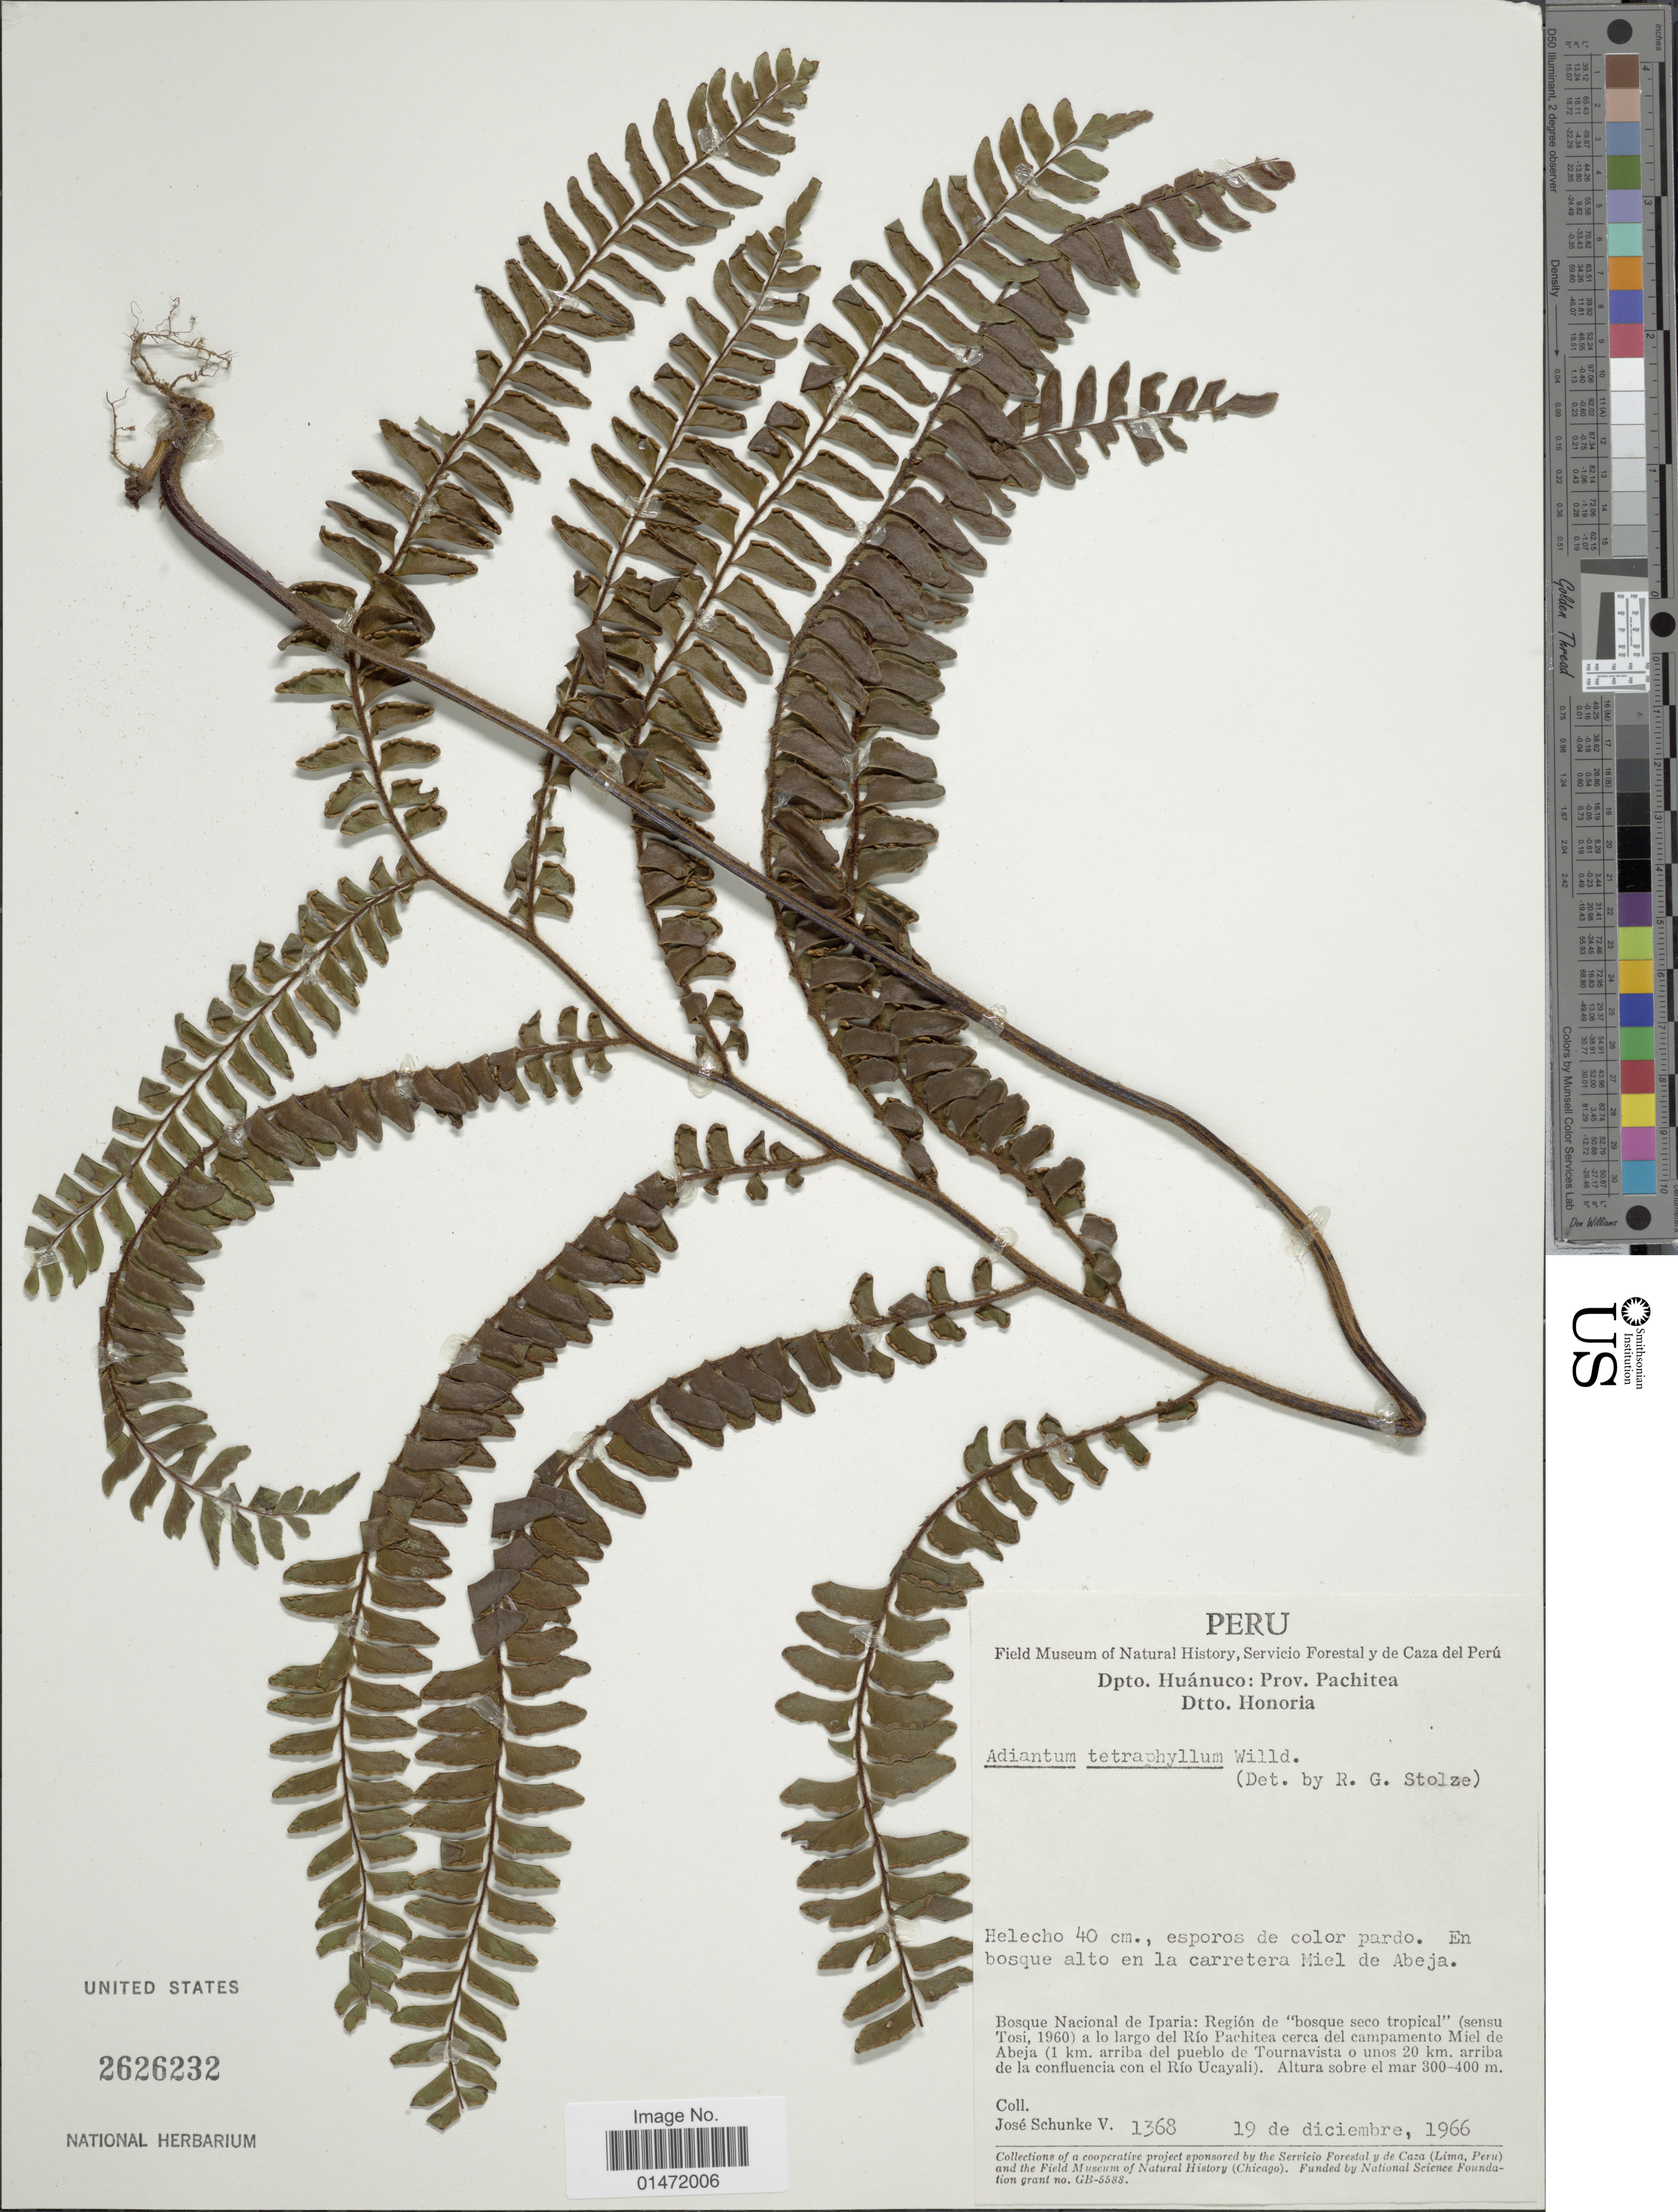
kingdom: Plantae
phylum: Tracheophyta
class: Polypodiopsida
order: Polypodiales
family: Pteridaceae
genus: Adiantum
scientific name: Adiantum sp.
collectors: J. Schunke Vigo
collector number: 1368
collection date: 1966-12-19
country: Peru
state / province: Huánuco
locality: Prov. Pachitea. Dtto. Honoria. En bosque alto en la carretera Miel de Abeja. Bosque Nacional de Iparia: Región de "bosque seco tropical" (sensu Tosi, 1960) a lo largo del Río Pachitea cerca del campamento Miel de Abeja (1 km. arriba del pueblo de Tournavista o unos 20 km. arriba de la confluencia con el Río Ucayali)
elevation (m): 300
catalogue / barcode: US 2626232